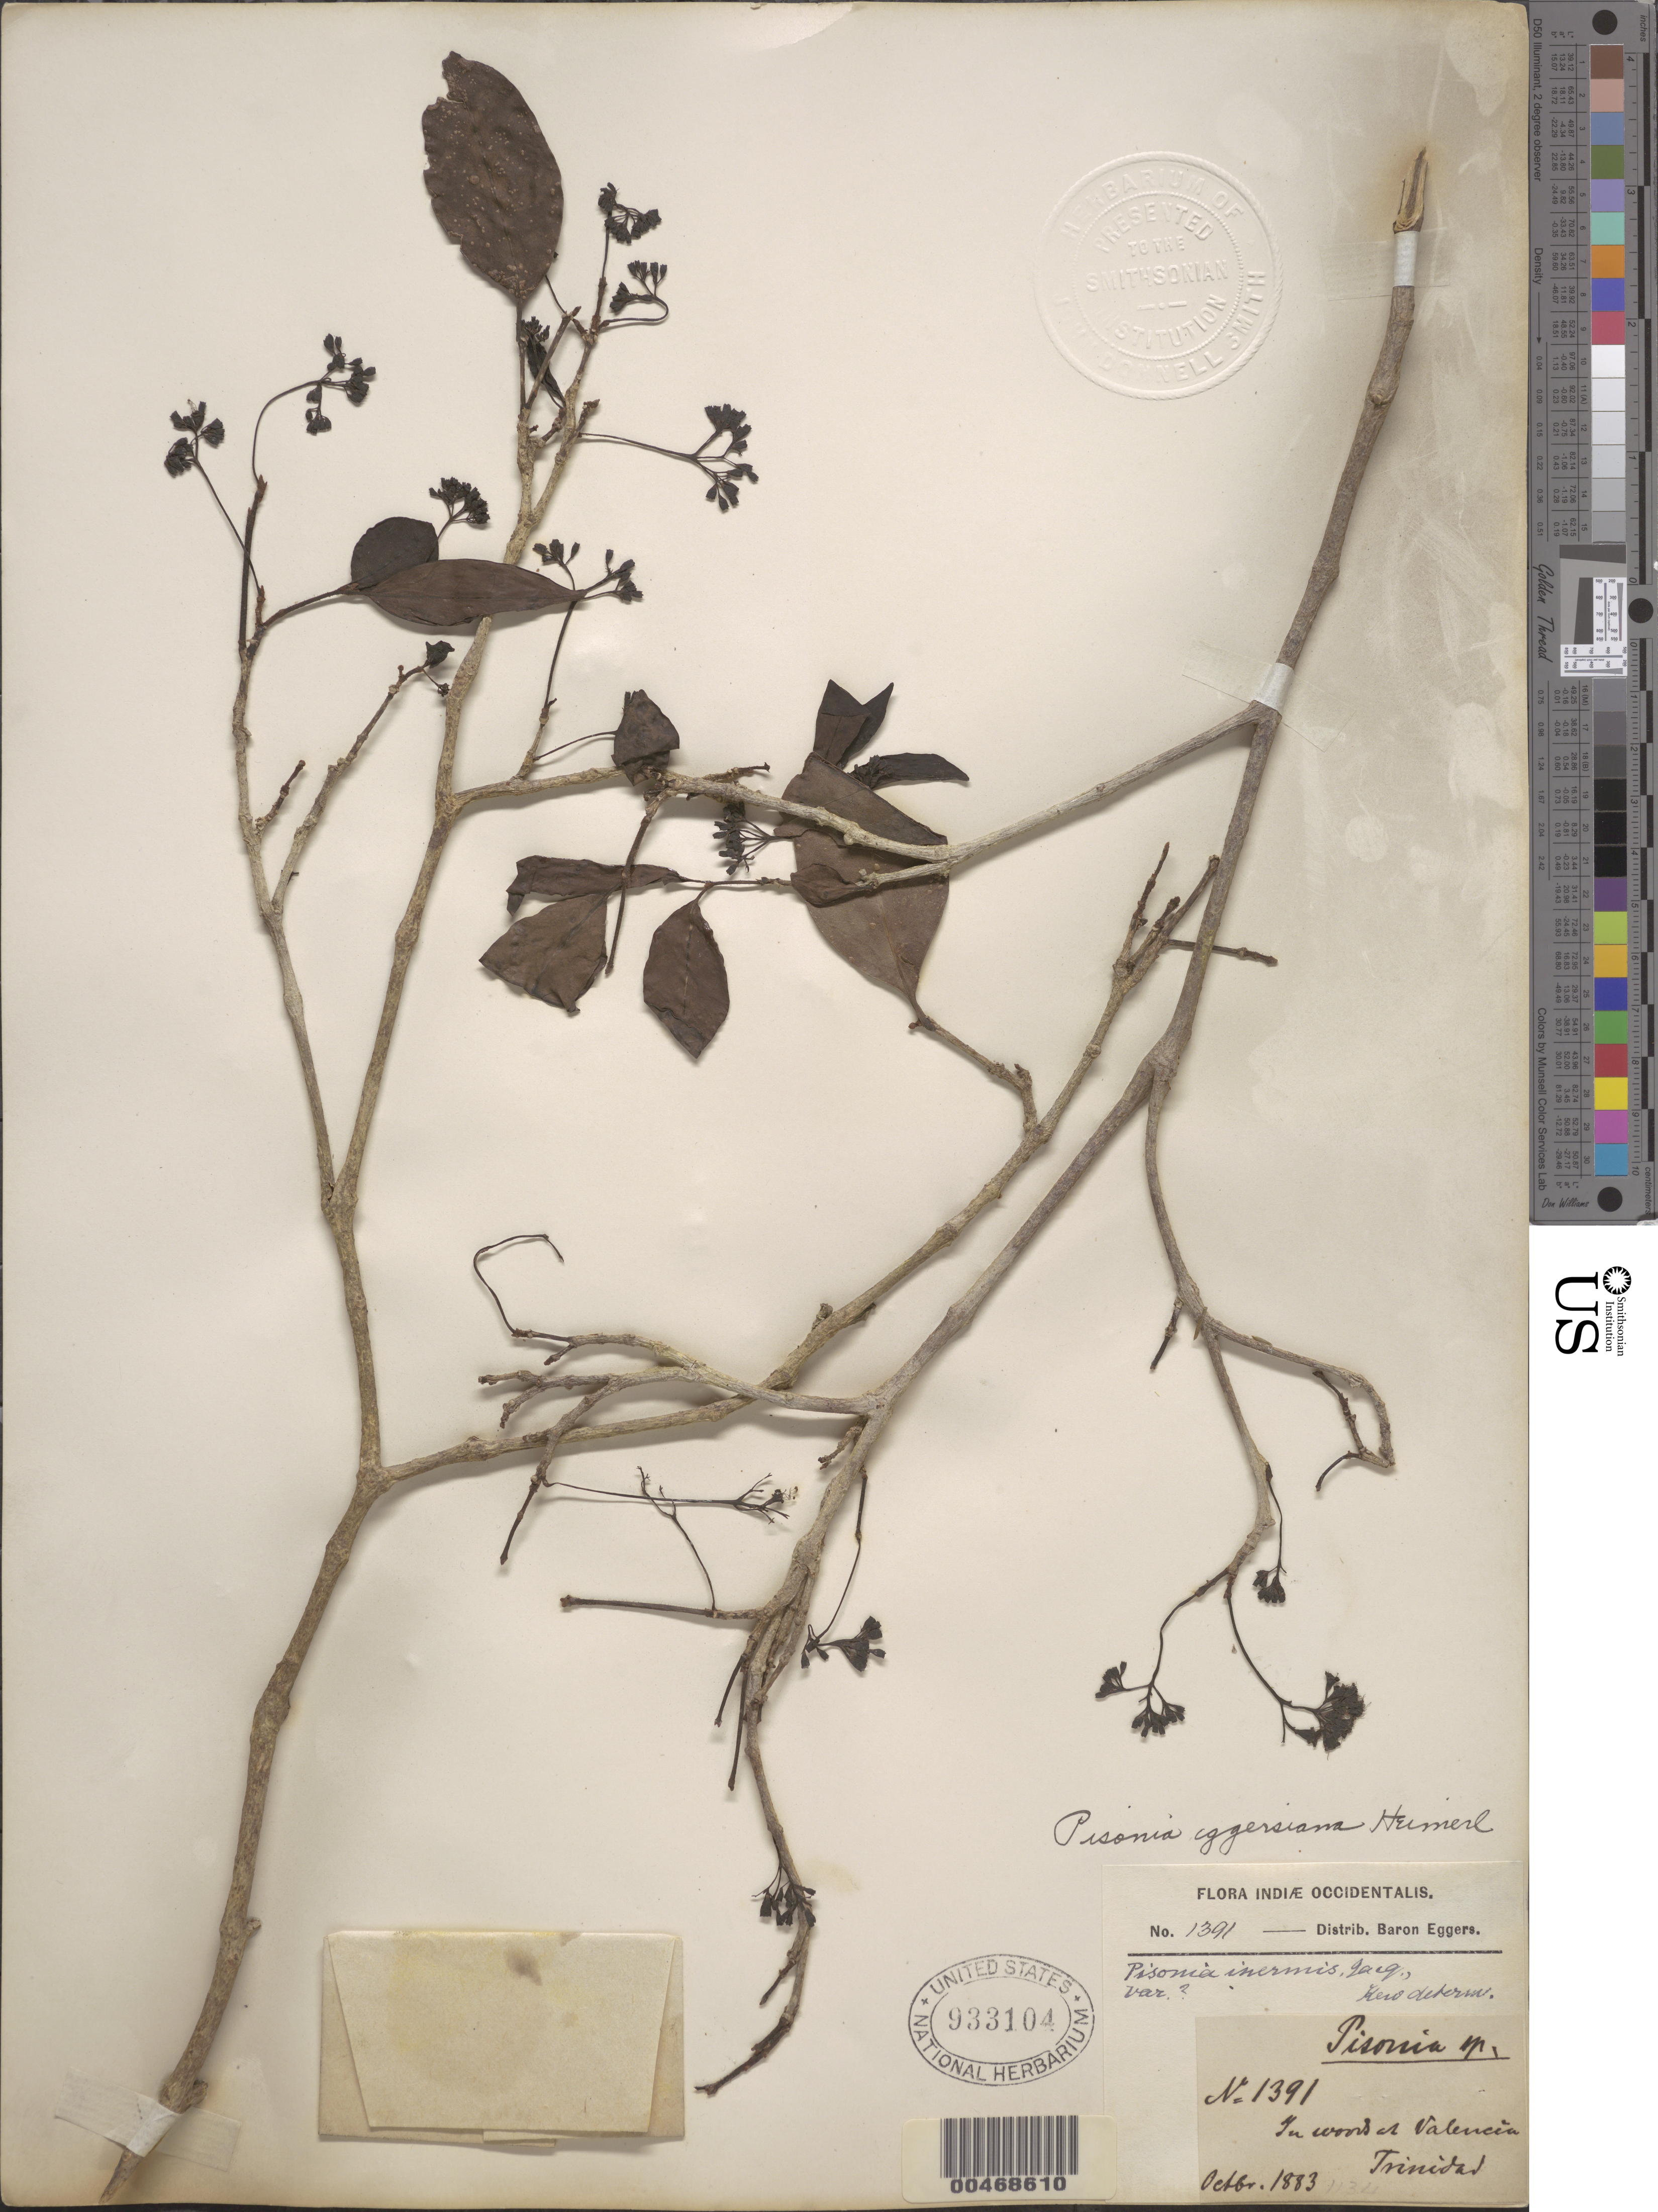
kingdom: Plantae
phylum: Tracheophyta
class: Magnoliopsida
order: Caryophyllales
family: Nyctaginaceae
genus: Guapira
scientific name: Guapira eggersiana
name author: (Heimerl) Lundell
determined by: Strong, Mark T., (BOT), Smithsonian Institution - National Museum of Natural History (UNITED STATES)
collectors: H. F. A. von Eggers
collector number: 1391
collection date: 1883-10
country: Trinidad and Tobago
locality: Indiæ Occidentalis. In woods at Valencia. Trinidad.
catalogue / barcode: US 933104